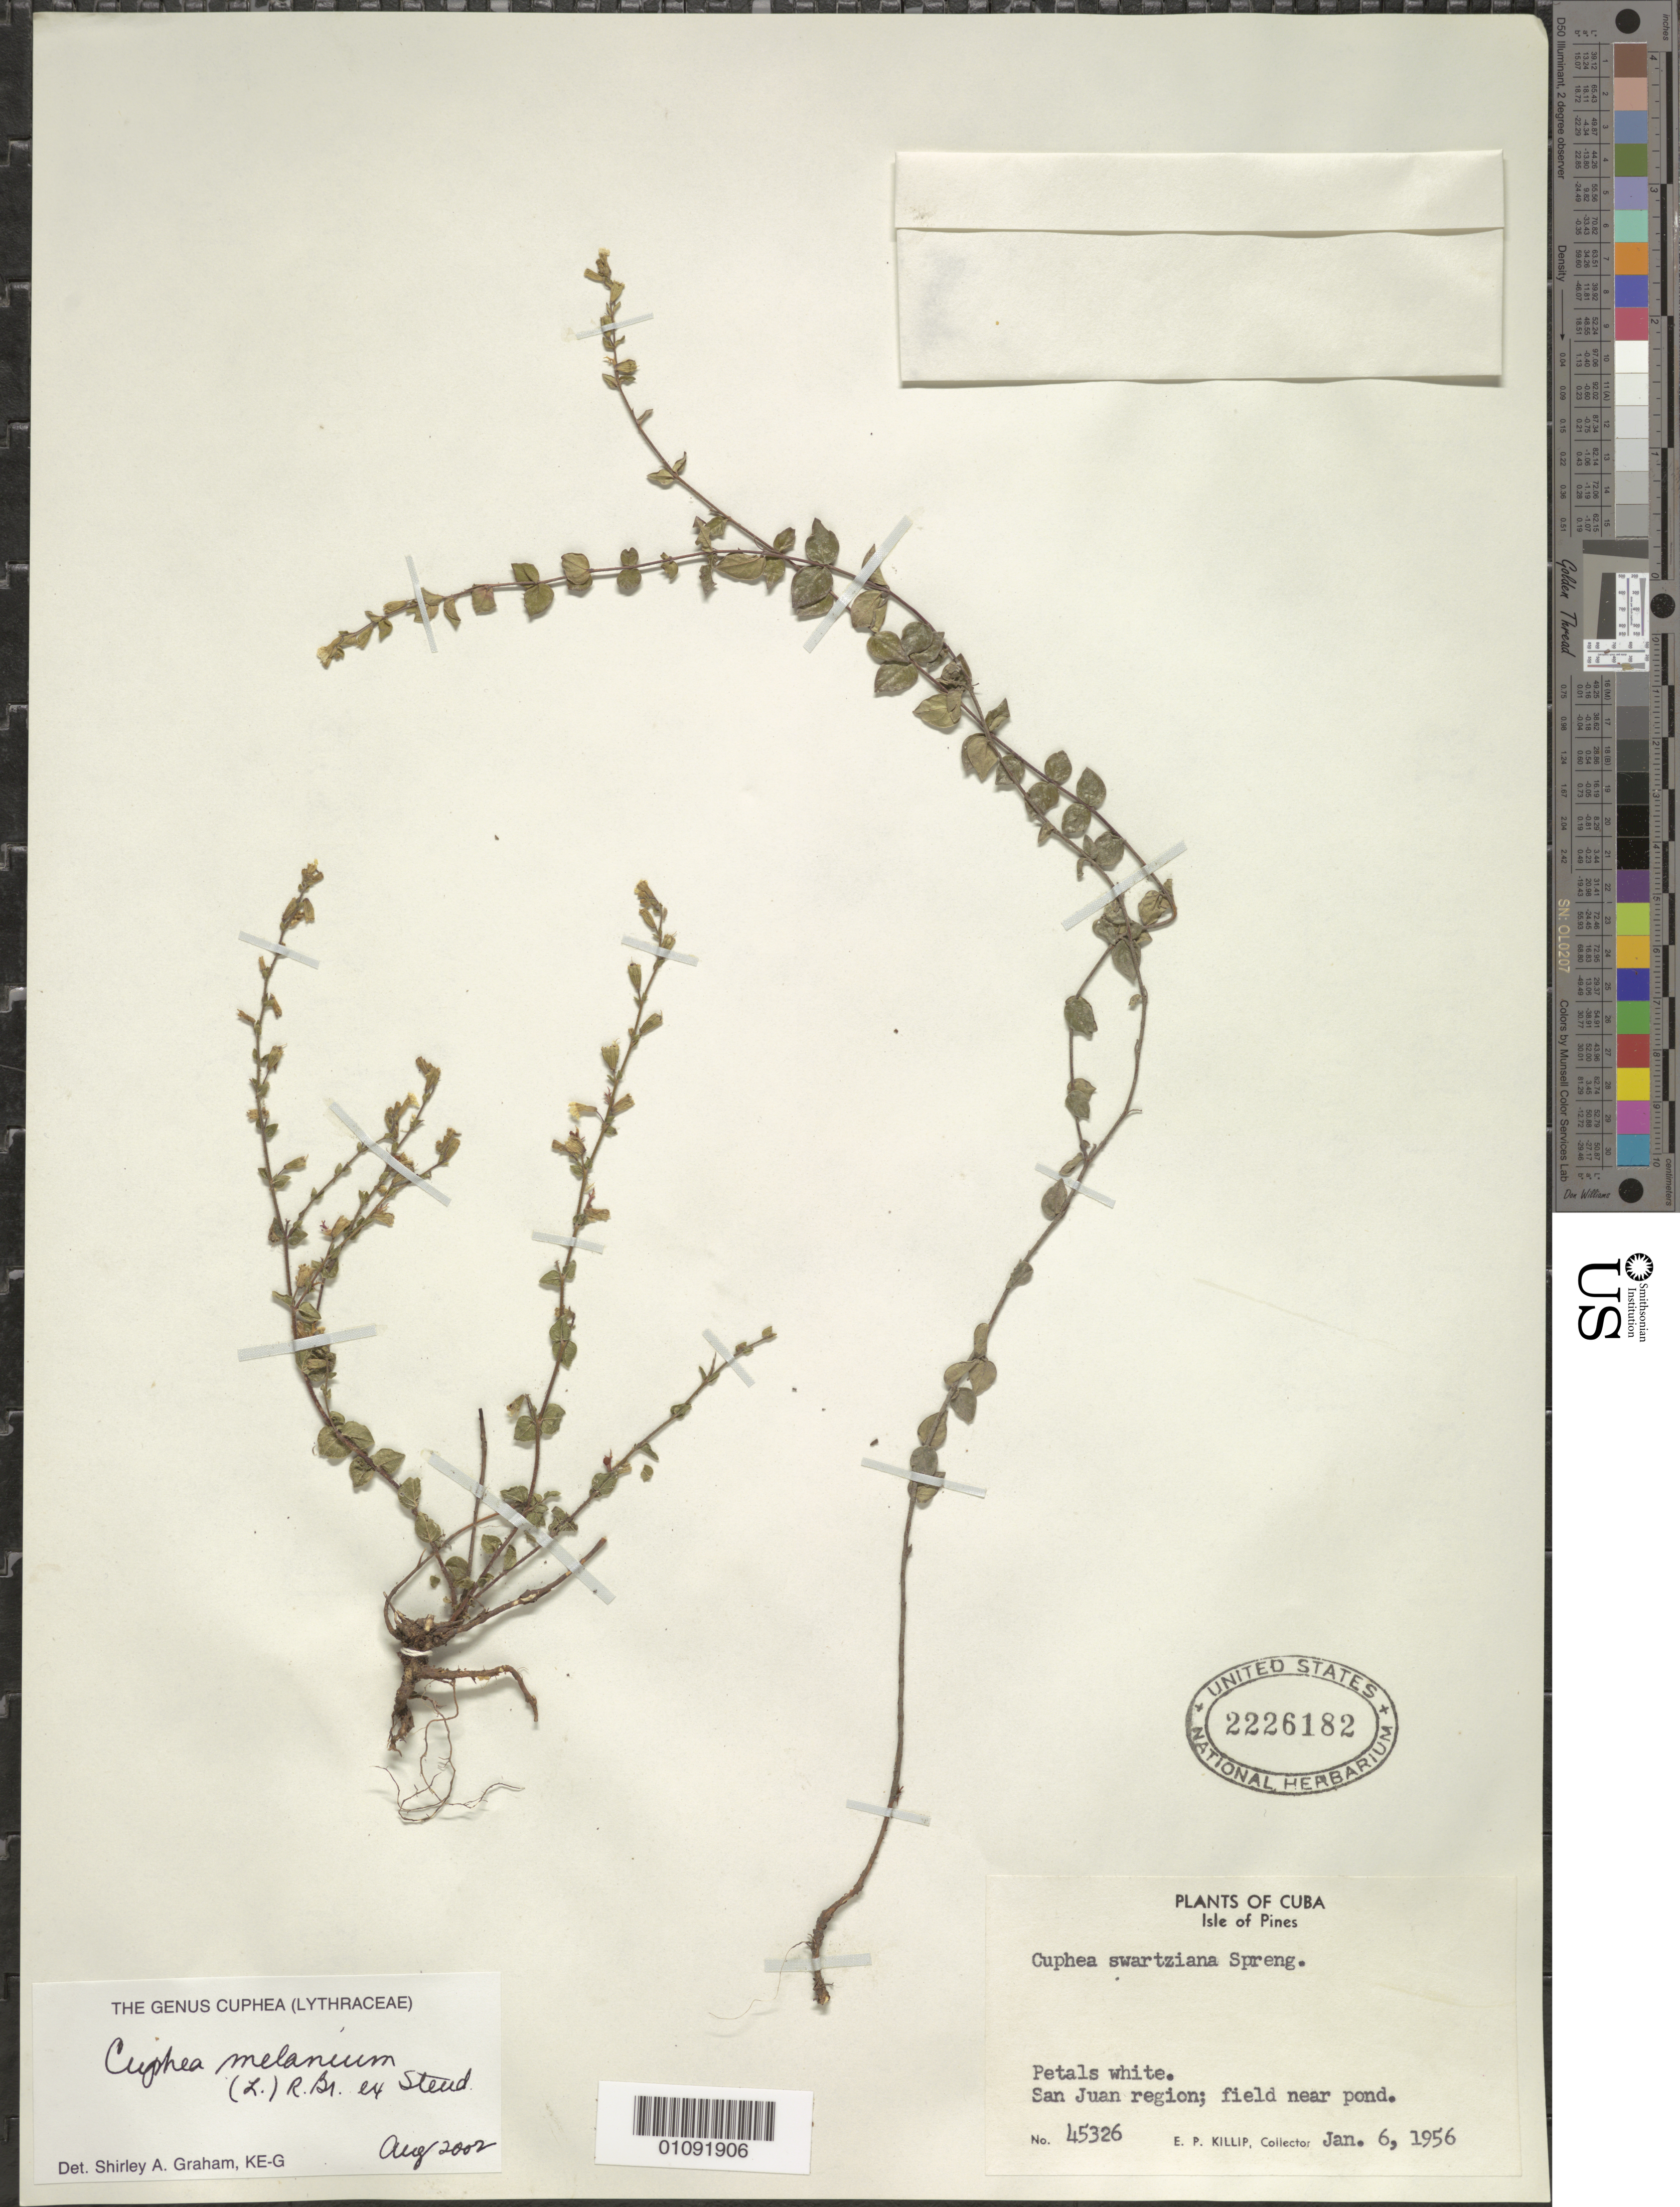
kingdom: Plantae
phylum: Tracheophyta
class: Magnoliopsida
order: Myrtales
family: Lythraceae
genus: Cuphea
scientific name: Cuphea melanium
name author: (L.) Cramer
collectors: E. P. Killip & J. H. Riley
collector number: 45326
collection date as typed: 06 Jan 1956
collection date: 1956-01-06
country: Cuba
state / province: Isla de La Juventud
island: Isla de la Juventud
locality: Isle of Pines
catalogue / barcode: US 2226182